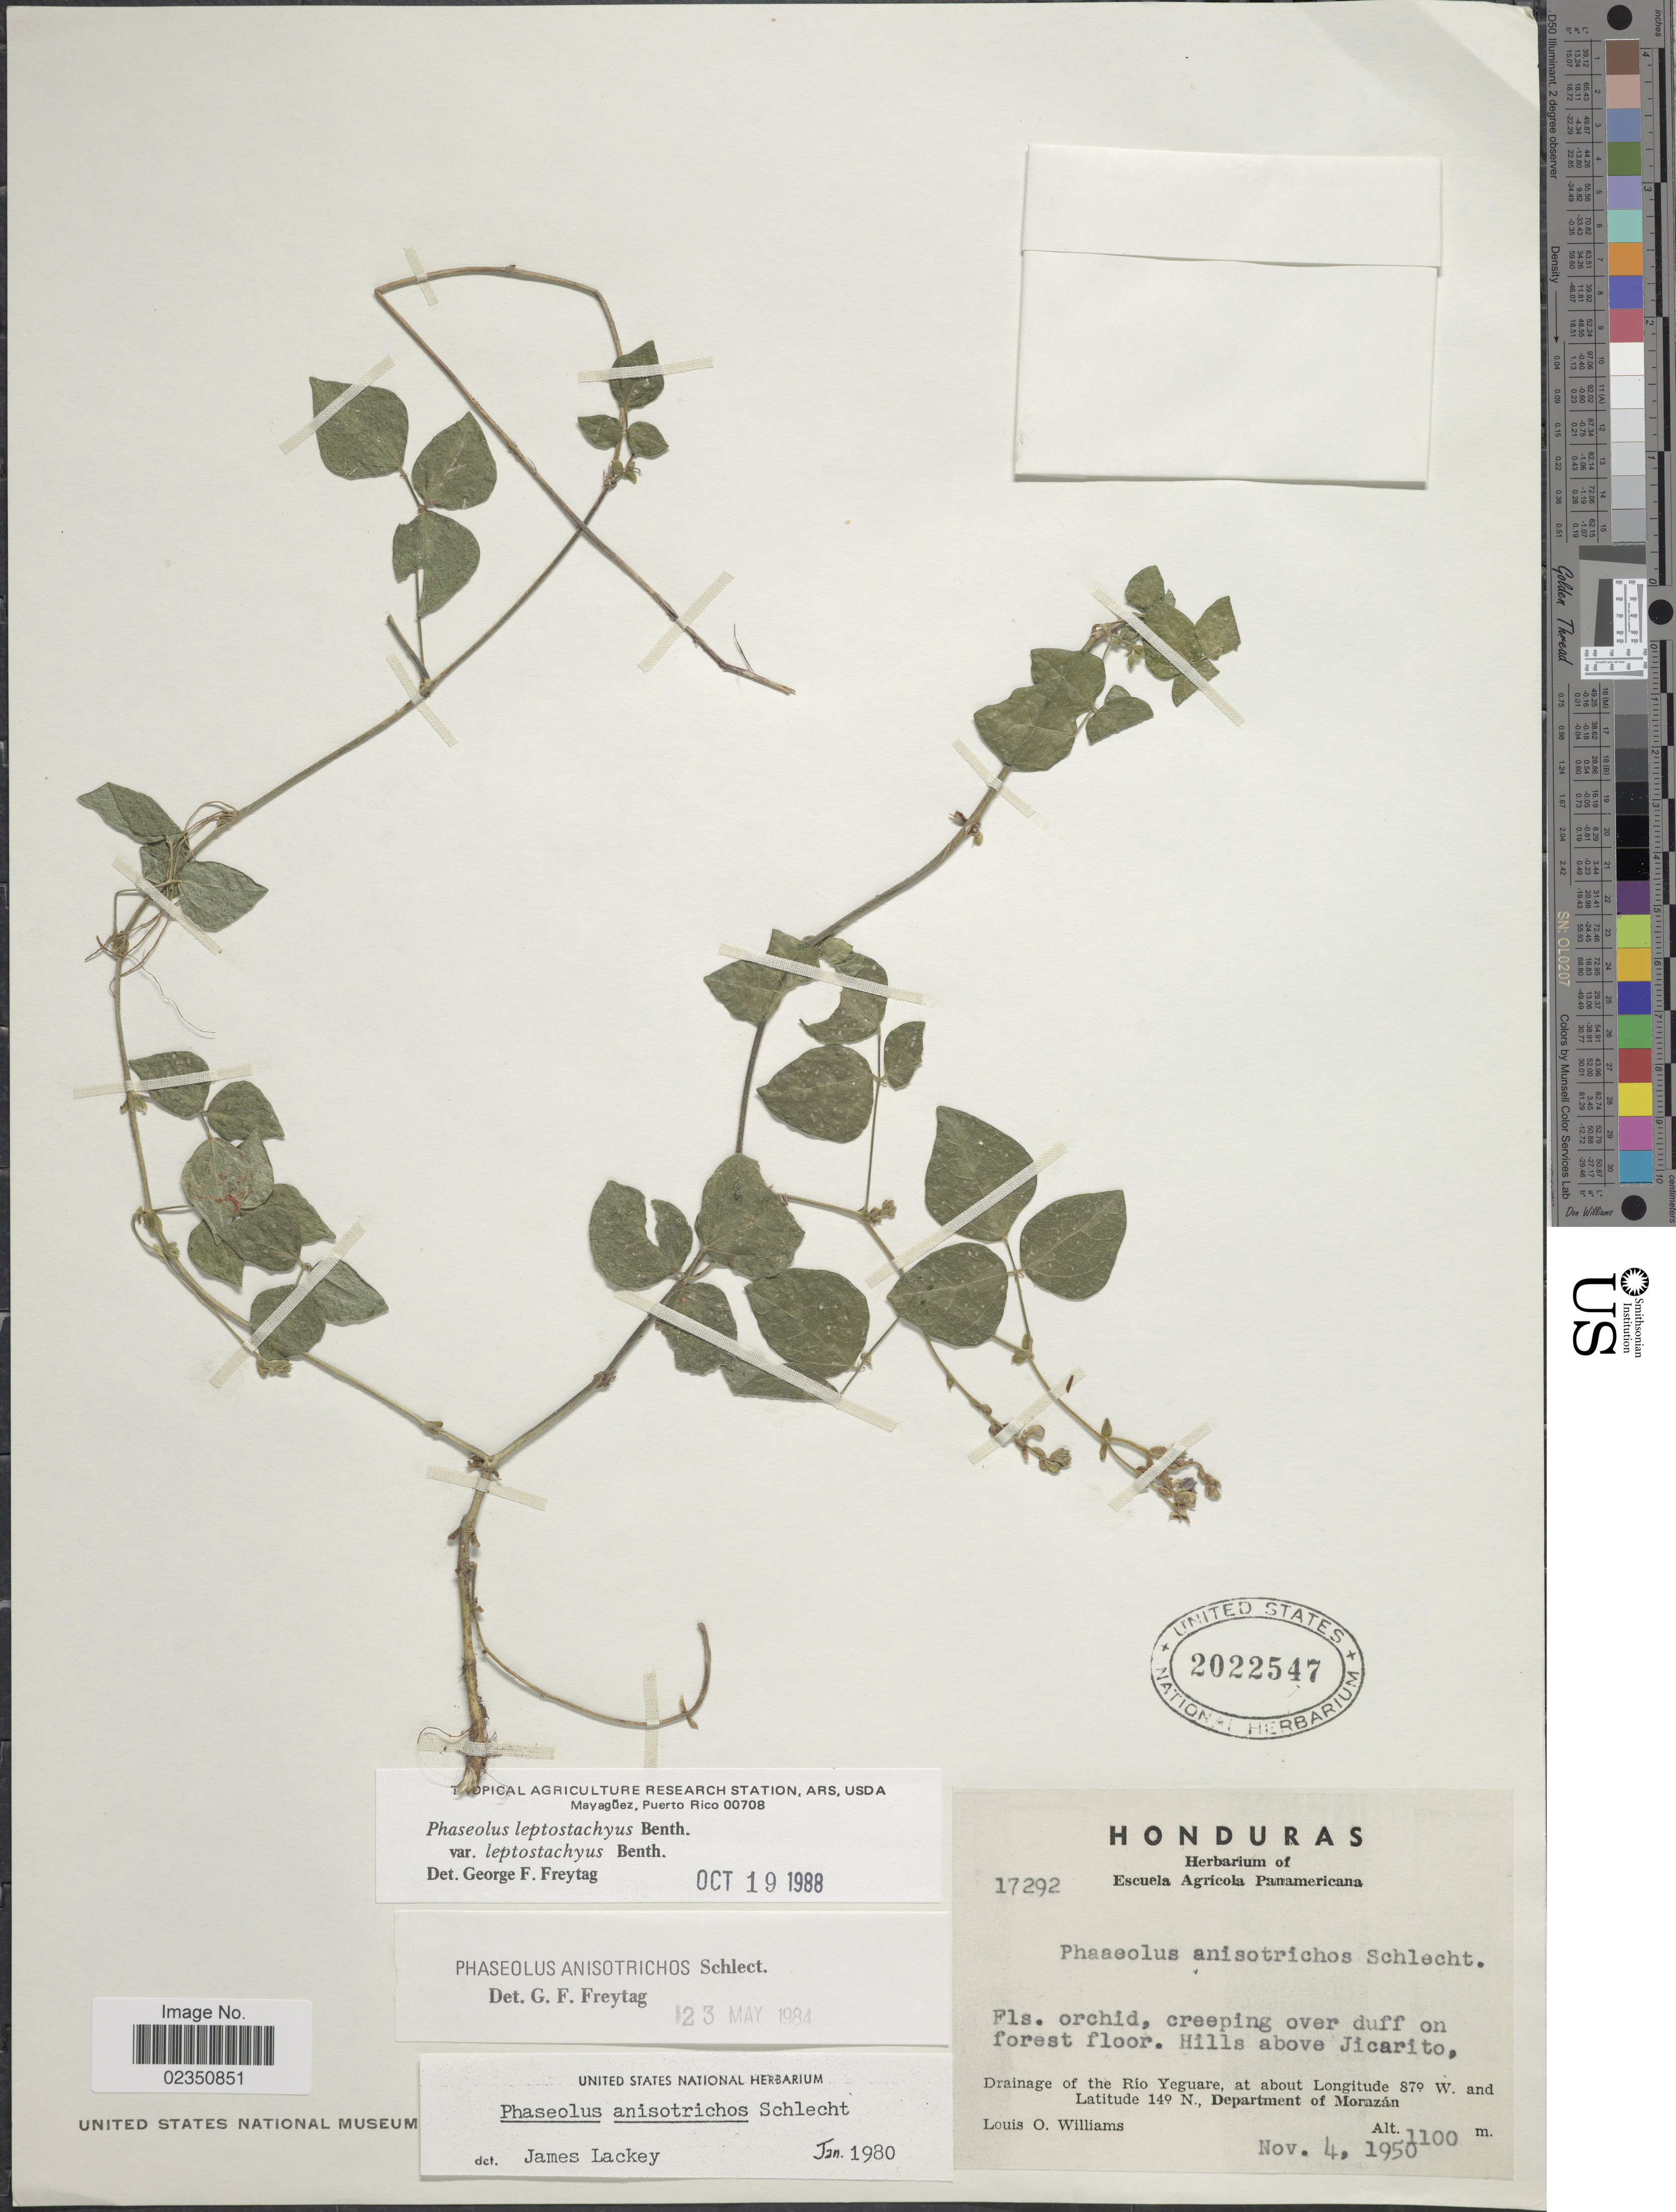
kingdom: Plantae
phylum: Tracheophyta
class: Magnoliopsida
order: Fabales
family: Fabaceae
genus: Phaseolus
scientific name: Phaseolus leptostachyus var. leptostachyus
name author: Benth.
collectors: L. O. Williams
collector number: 17292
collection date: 1950-11-04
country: Honduras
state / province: Fco. Morazán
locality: Hills abvoe Jicarito, drainage of the Rio Yeguare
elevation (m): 1100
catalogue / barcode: US 2022547